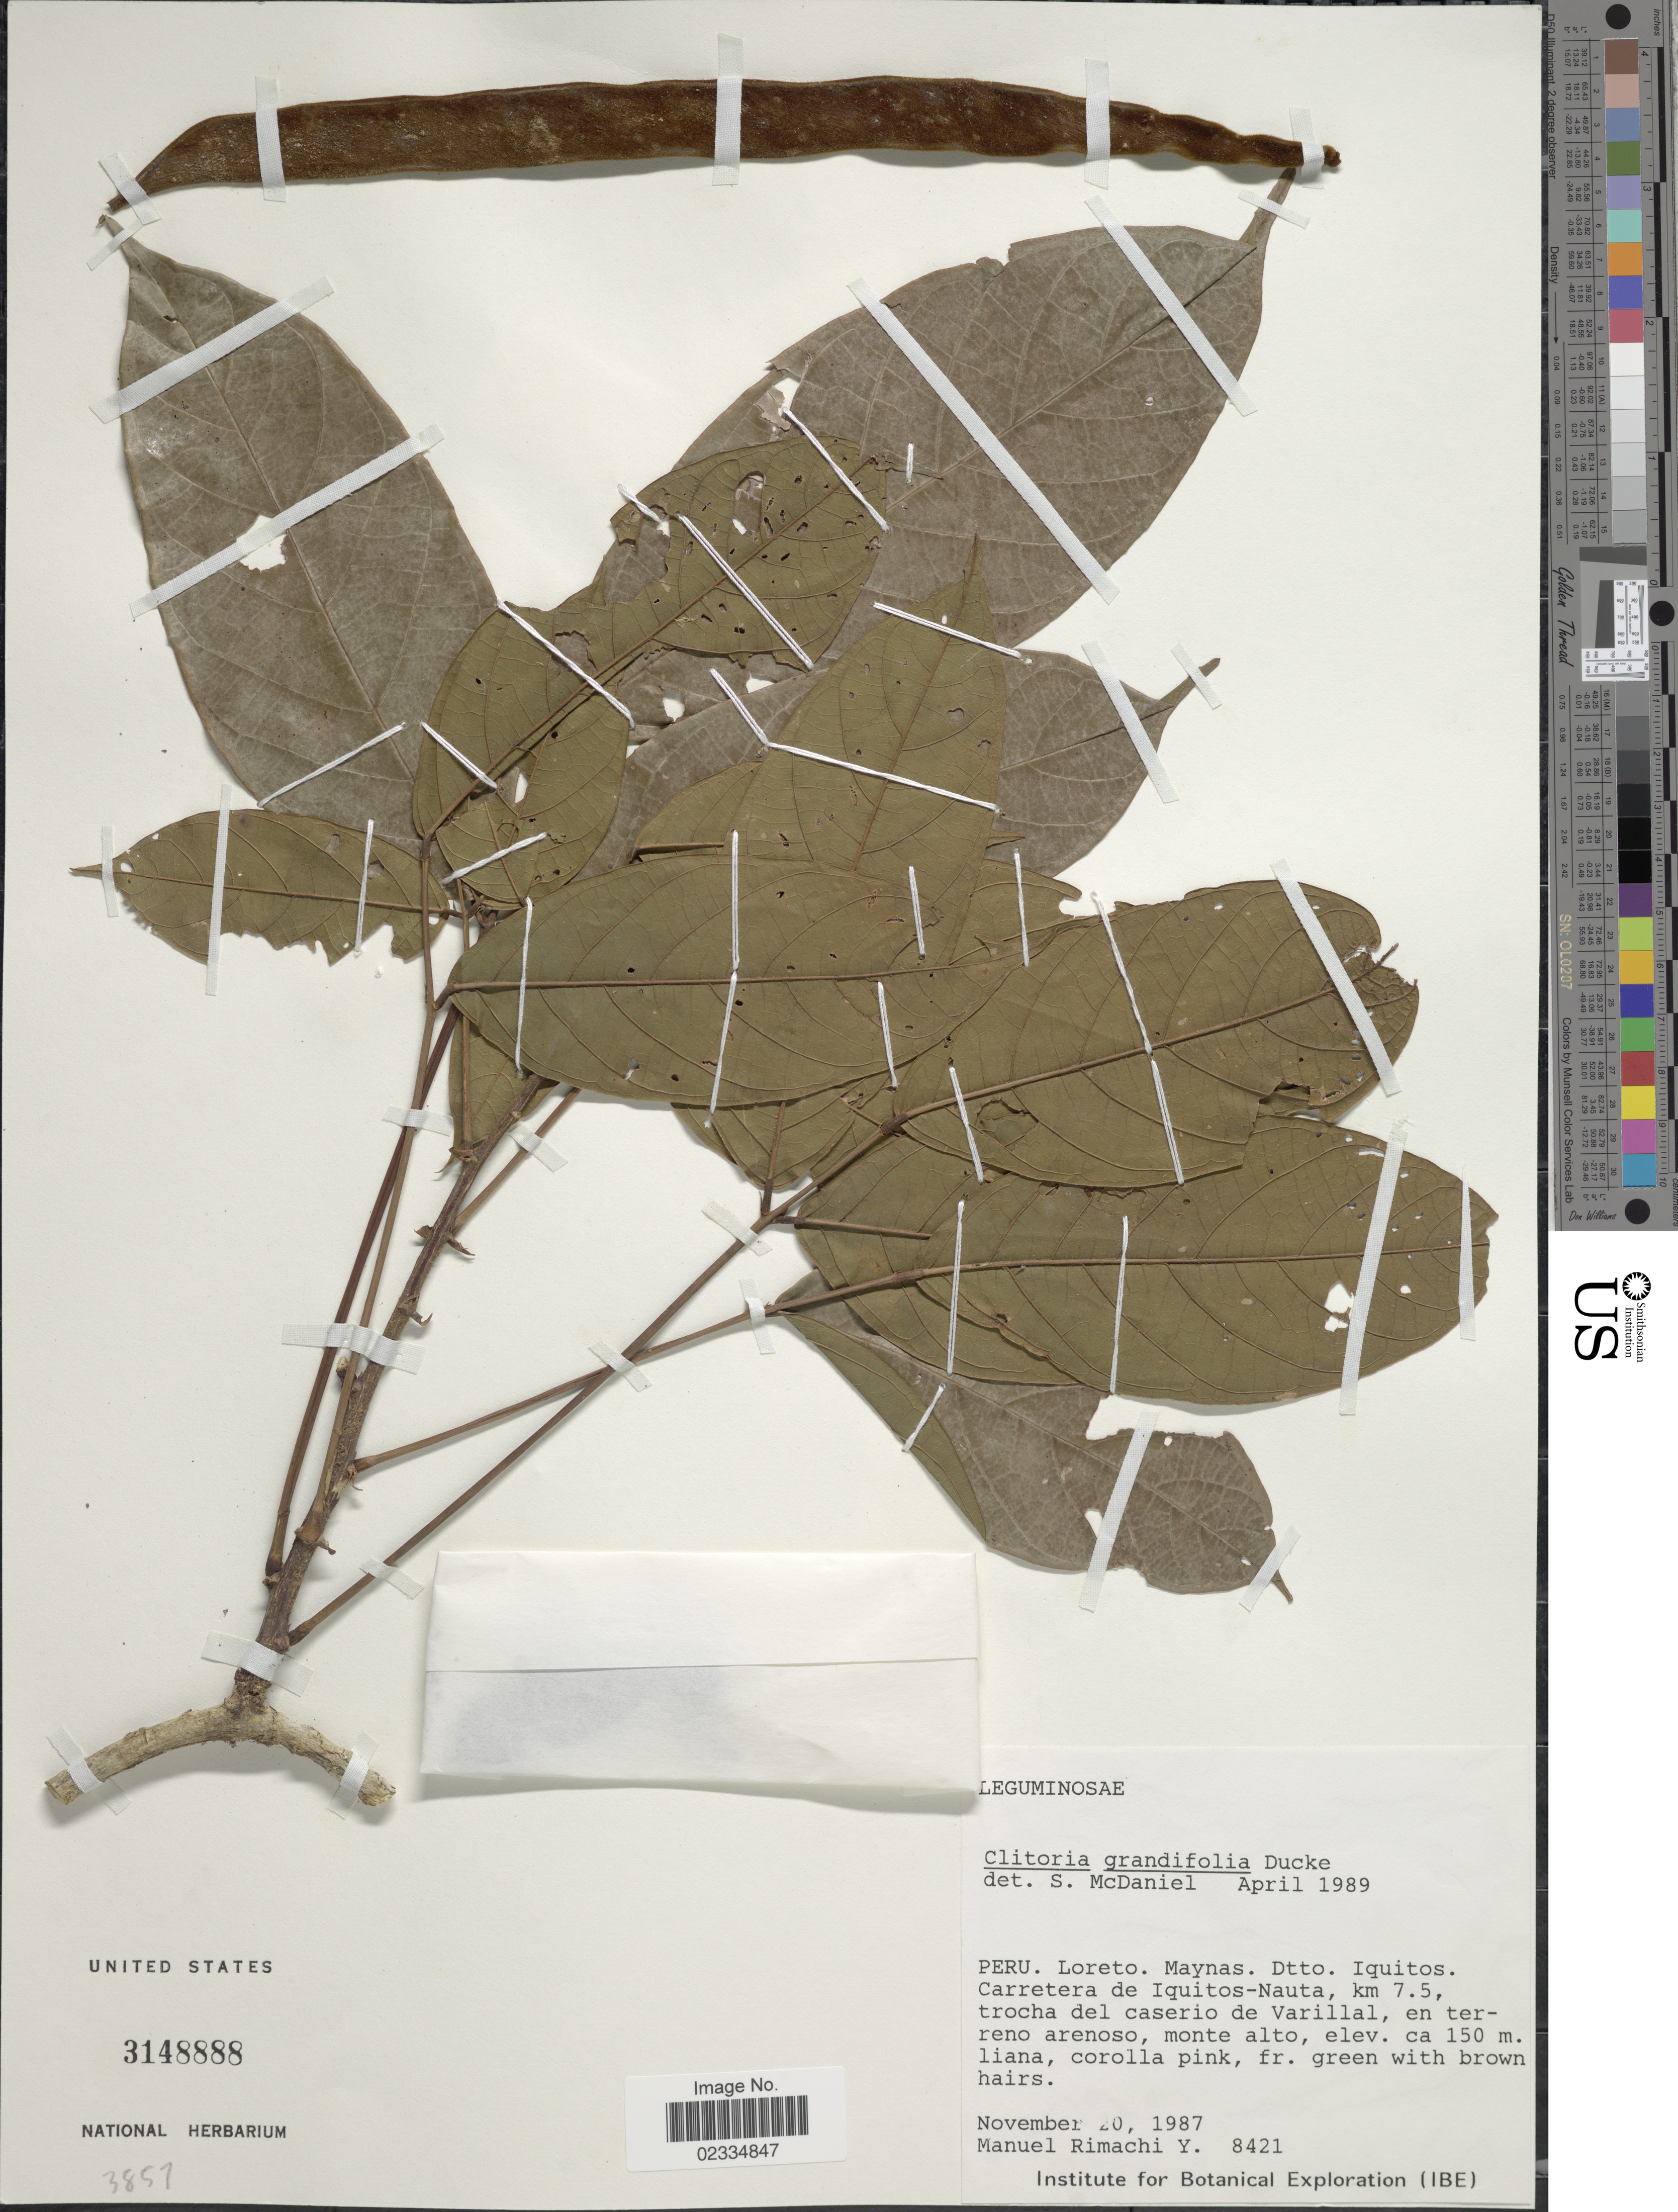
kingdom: Plantae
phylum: Tracheophyta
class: Magnoliopsida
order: Fabales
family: Fabaceae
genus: Clitoria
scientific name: Clitoria grandiflora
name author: M. Martens & Galeotti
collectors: M. Rimachi Y.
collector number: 8421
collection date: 1987-11-20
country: Peru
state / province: Loreto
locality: Maynas, Dtto. Iquitos, Carretera de Iquitos-Nauta, km 7.5, trocha del caserio de Varillal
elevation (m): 150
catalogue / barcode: US 3148888